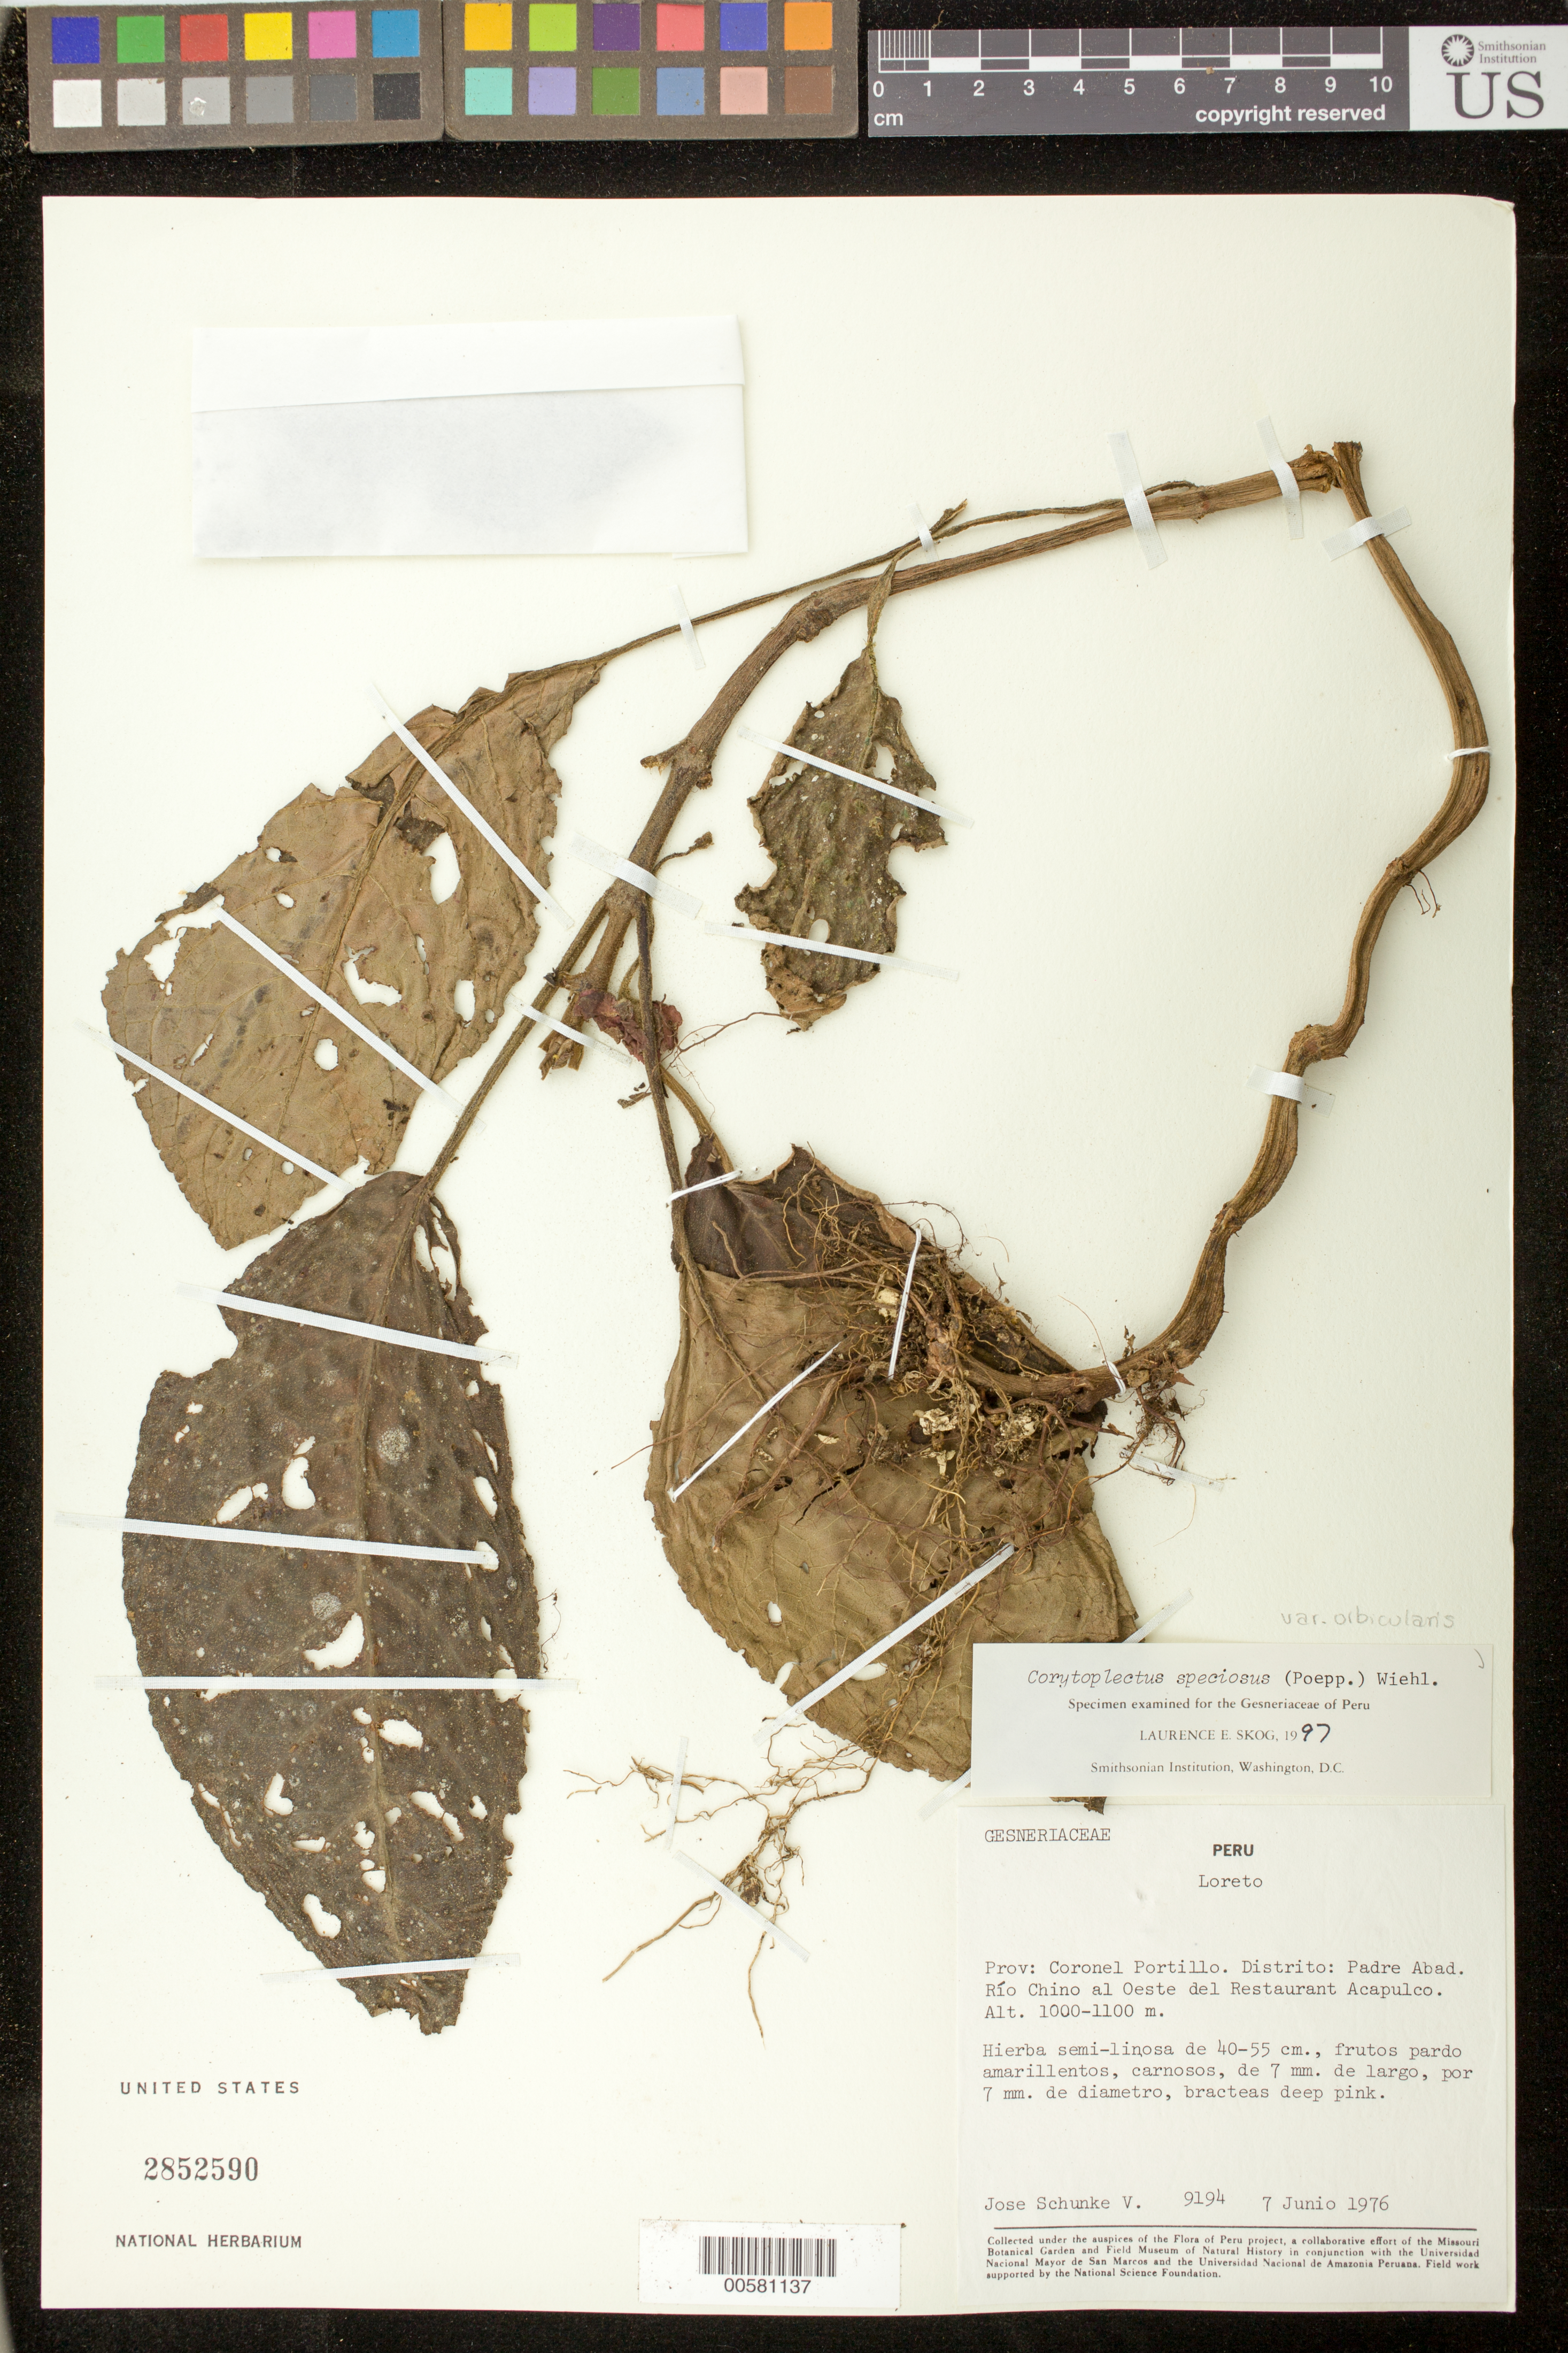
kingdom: Plantae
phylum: Tracheophyta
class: Magnoliopsida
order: Lamiales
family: Gesneriaceae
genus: Corytoplectus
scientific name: Corytoplectus speciosus var. orbicularis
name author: Rodr.-Flores & L.E. Skog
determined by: Skog, Laurence E.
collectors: J. Schunke Vigo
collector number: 9194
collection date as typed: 07 Jun 1976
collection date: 1976-06-07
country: Peru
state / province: Ucayali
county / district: Coronel Portillo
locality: ("Loreto") Prov. Coronel Portillo, Dtto. Padre Abad; Río Chino W del Restaurant Acapulco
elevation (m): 1000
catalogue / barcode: US 2852590